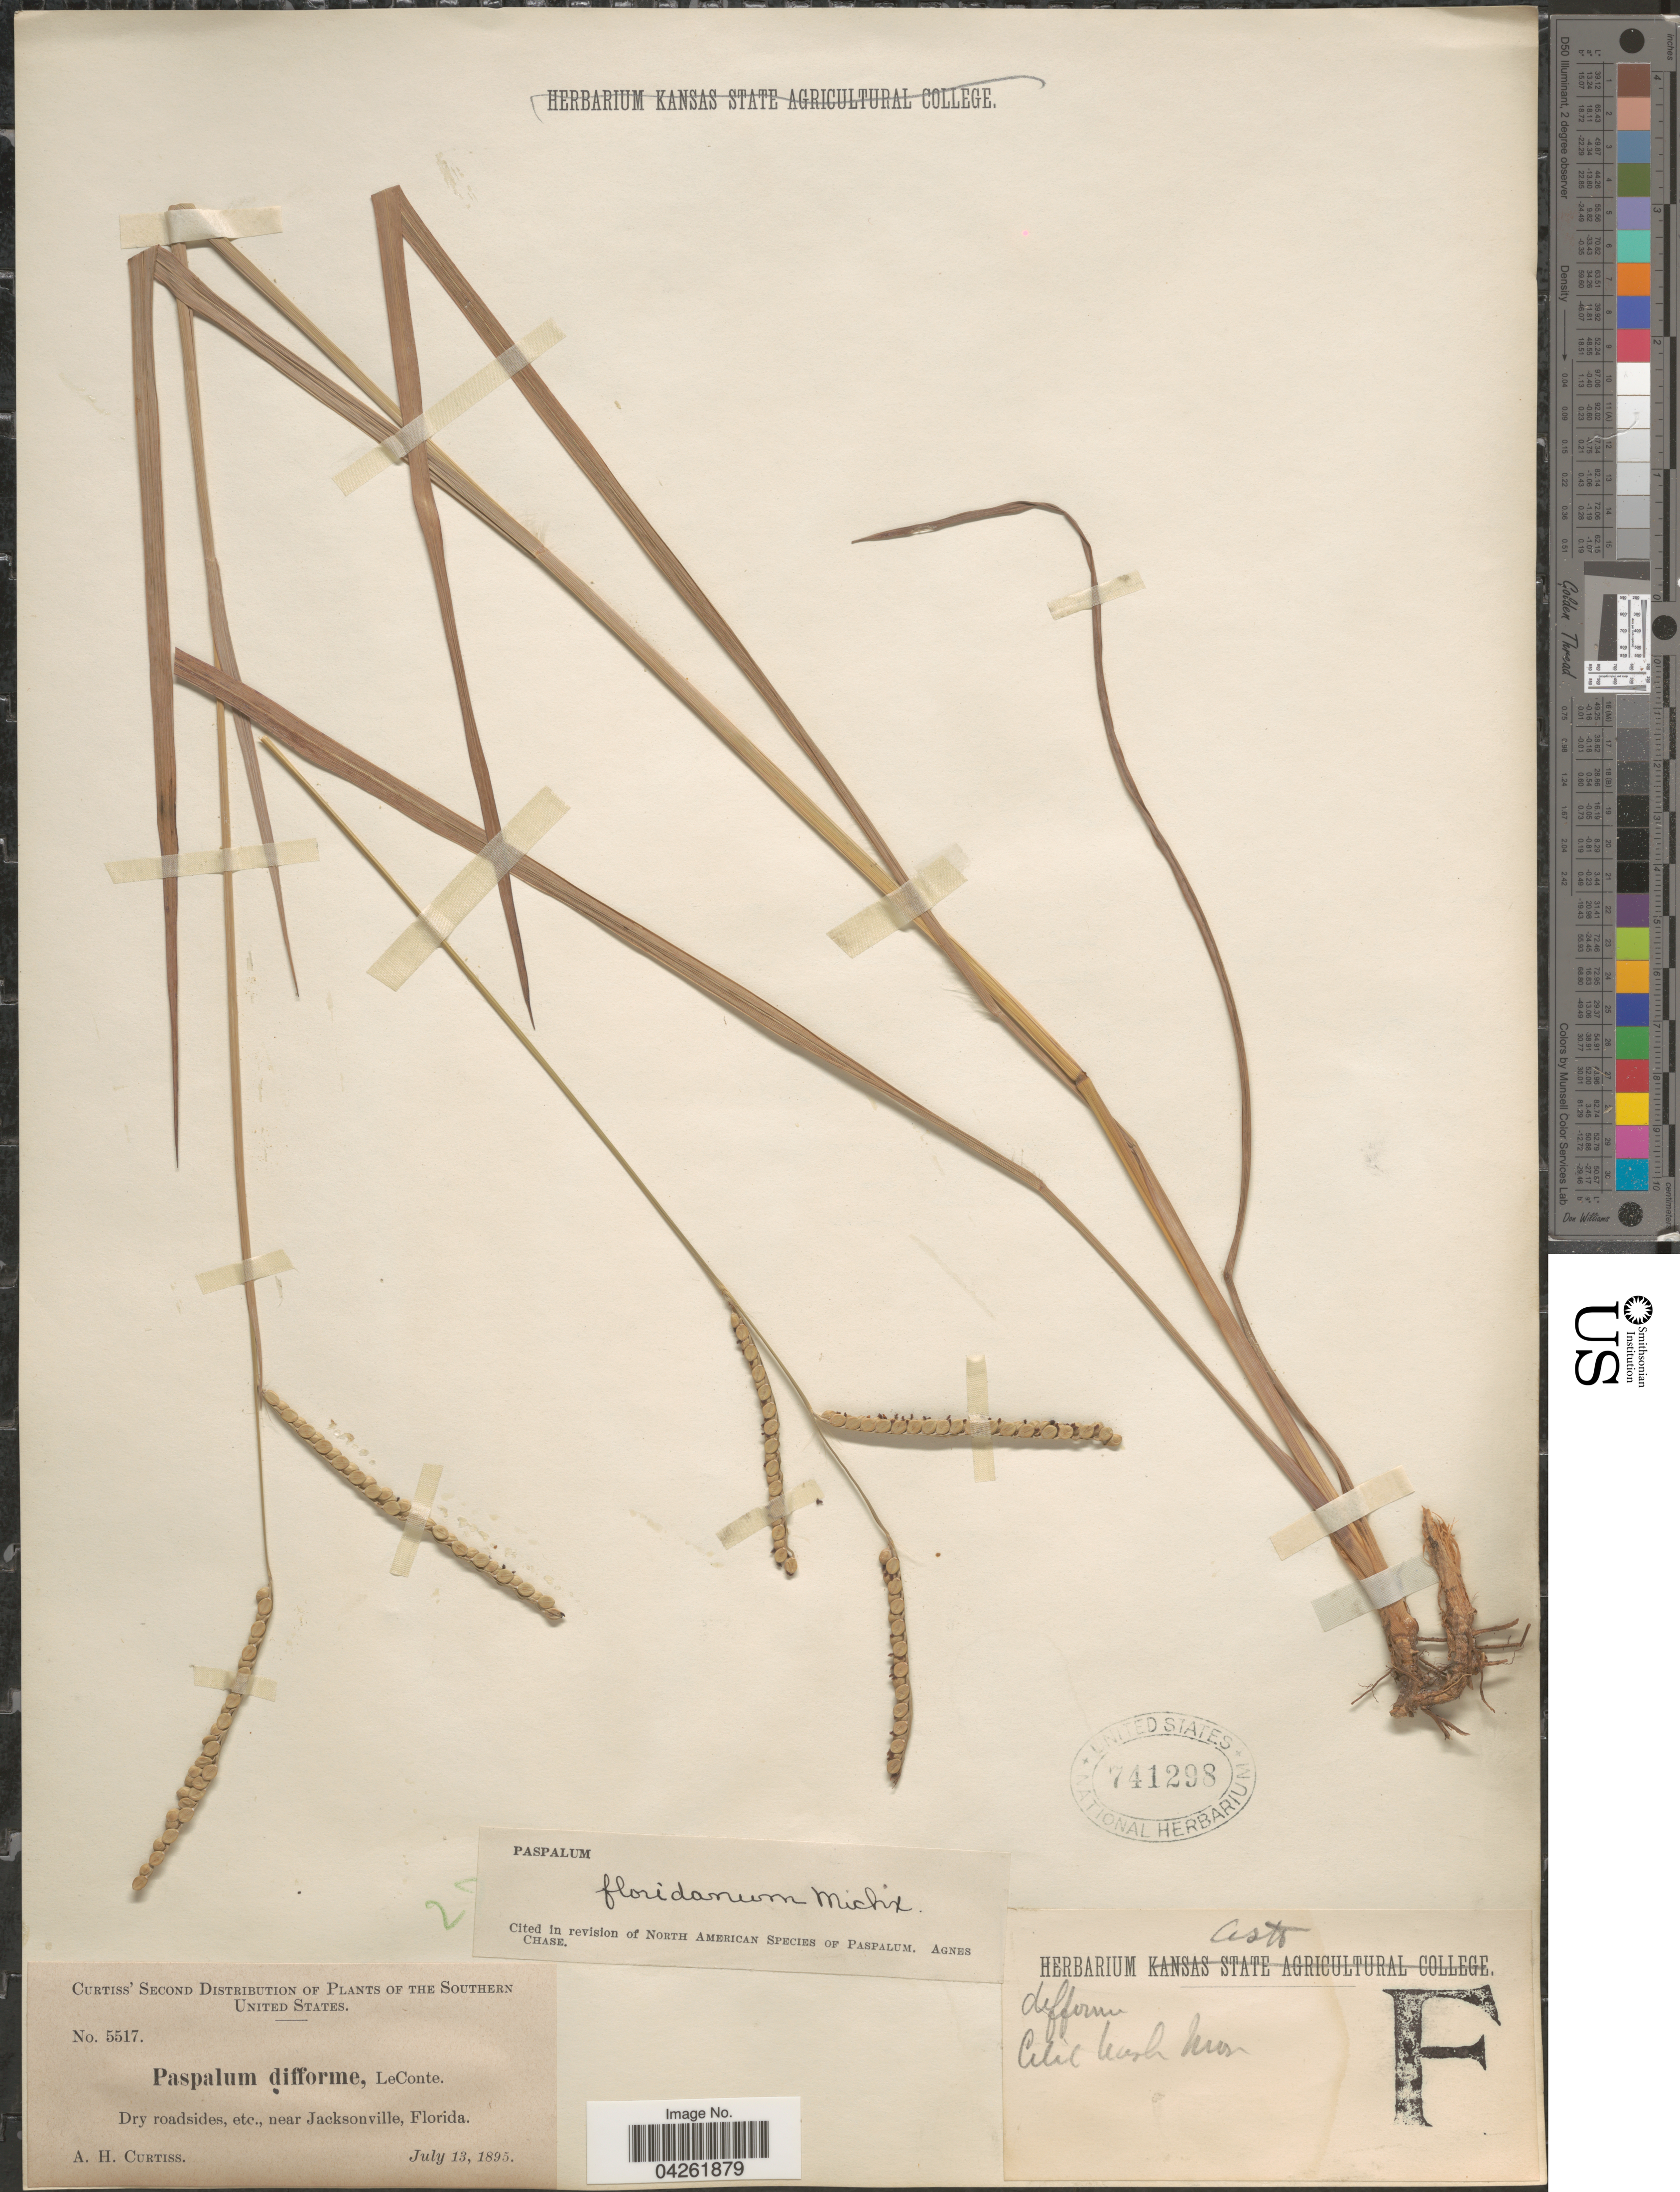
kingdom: Plantae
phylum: Tracheophyta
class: Liliopsida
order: Poales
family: Poaceae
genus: Paspalum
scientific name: Paspalum floridanum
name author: Michx.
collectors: A. H. Curtiss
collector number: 5517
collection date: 1895-07-13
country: United States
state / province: Florida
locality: Southern United States. Dry roadsides, etc., near Jacksonville.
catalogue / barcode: US 741298